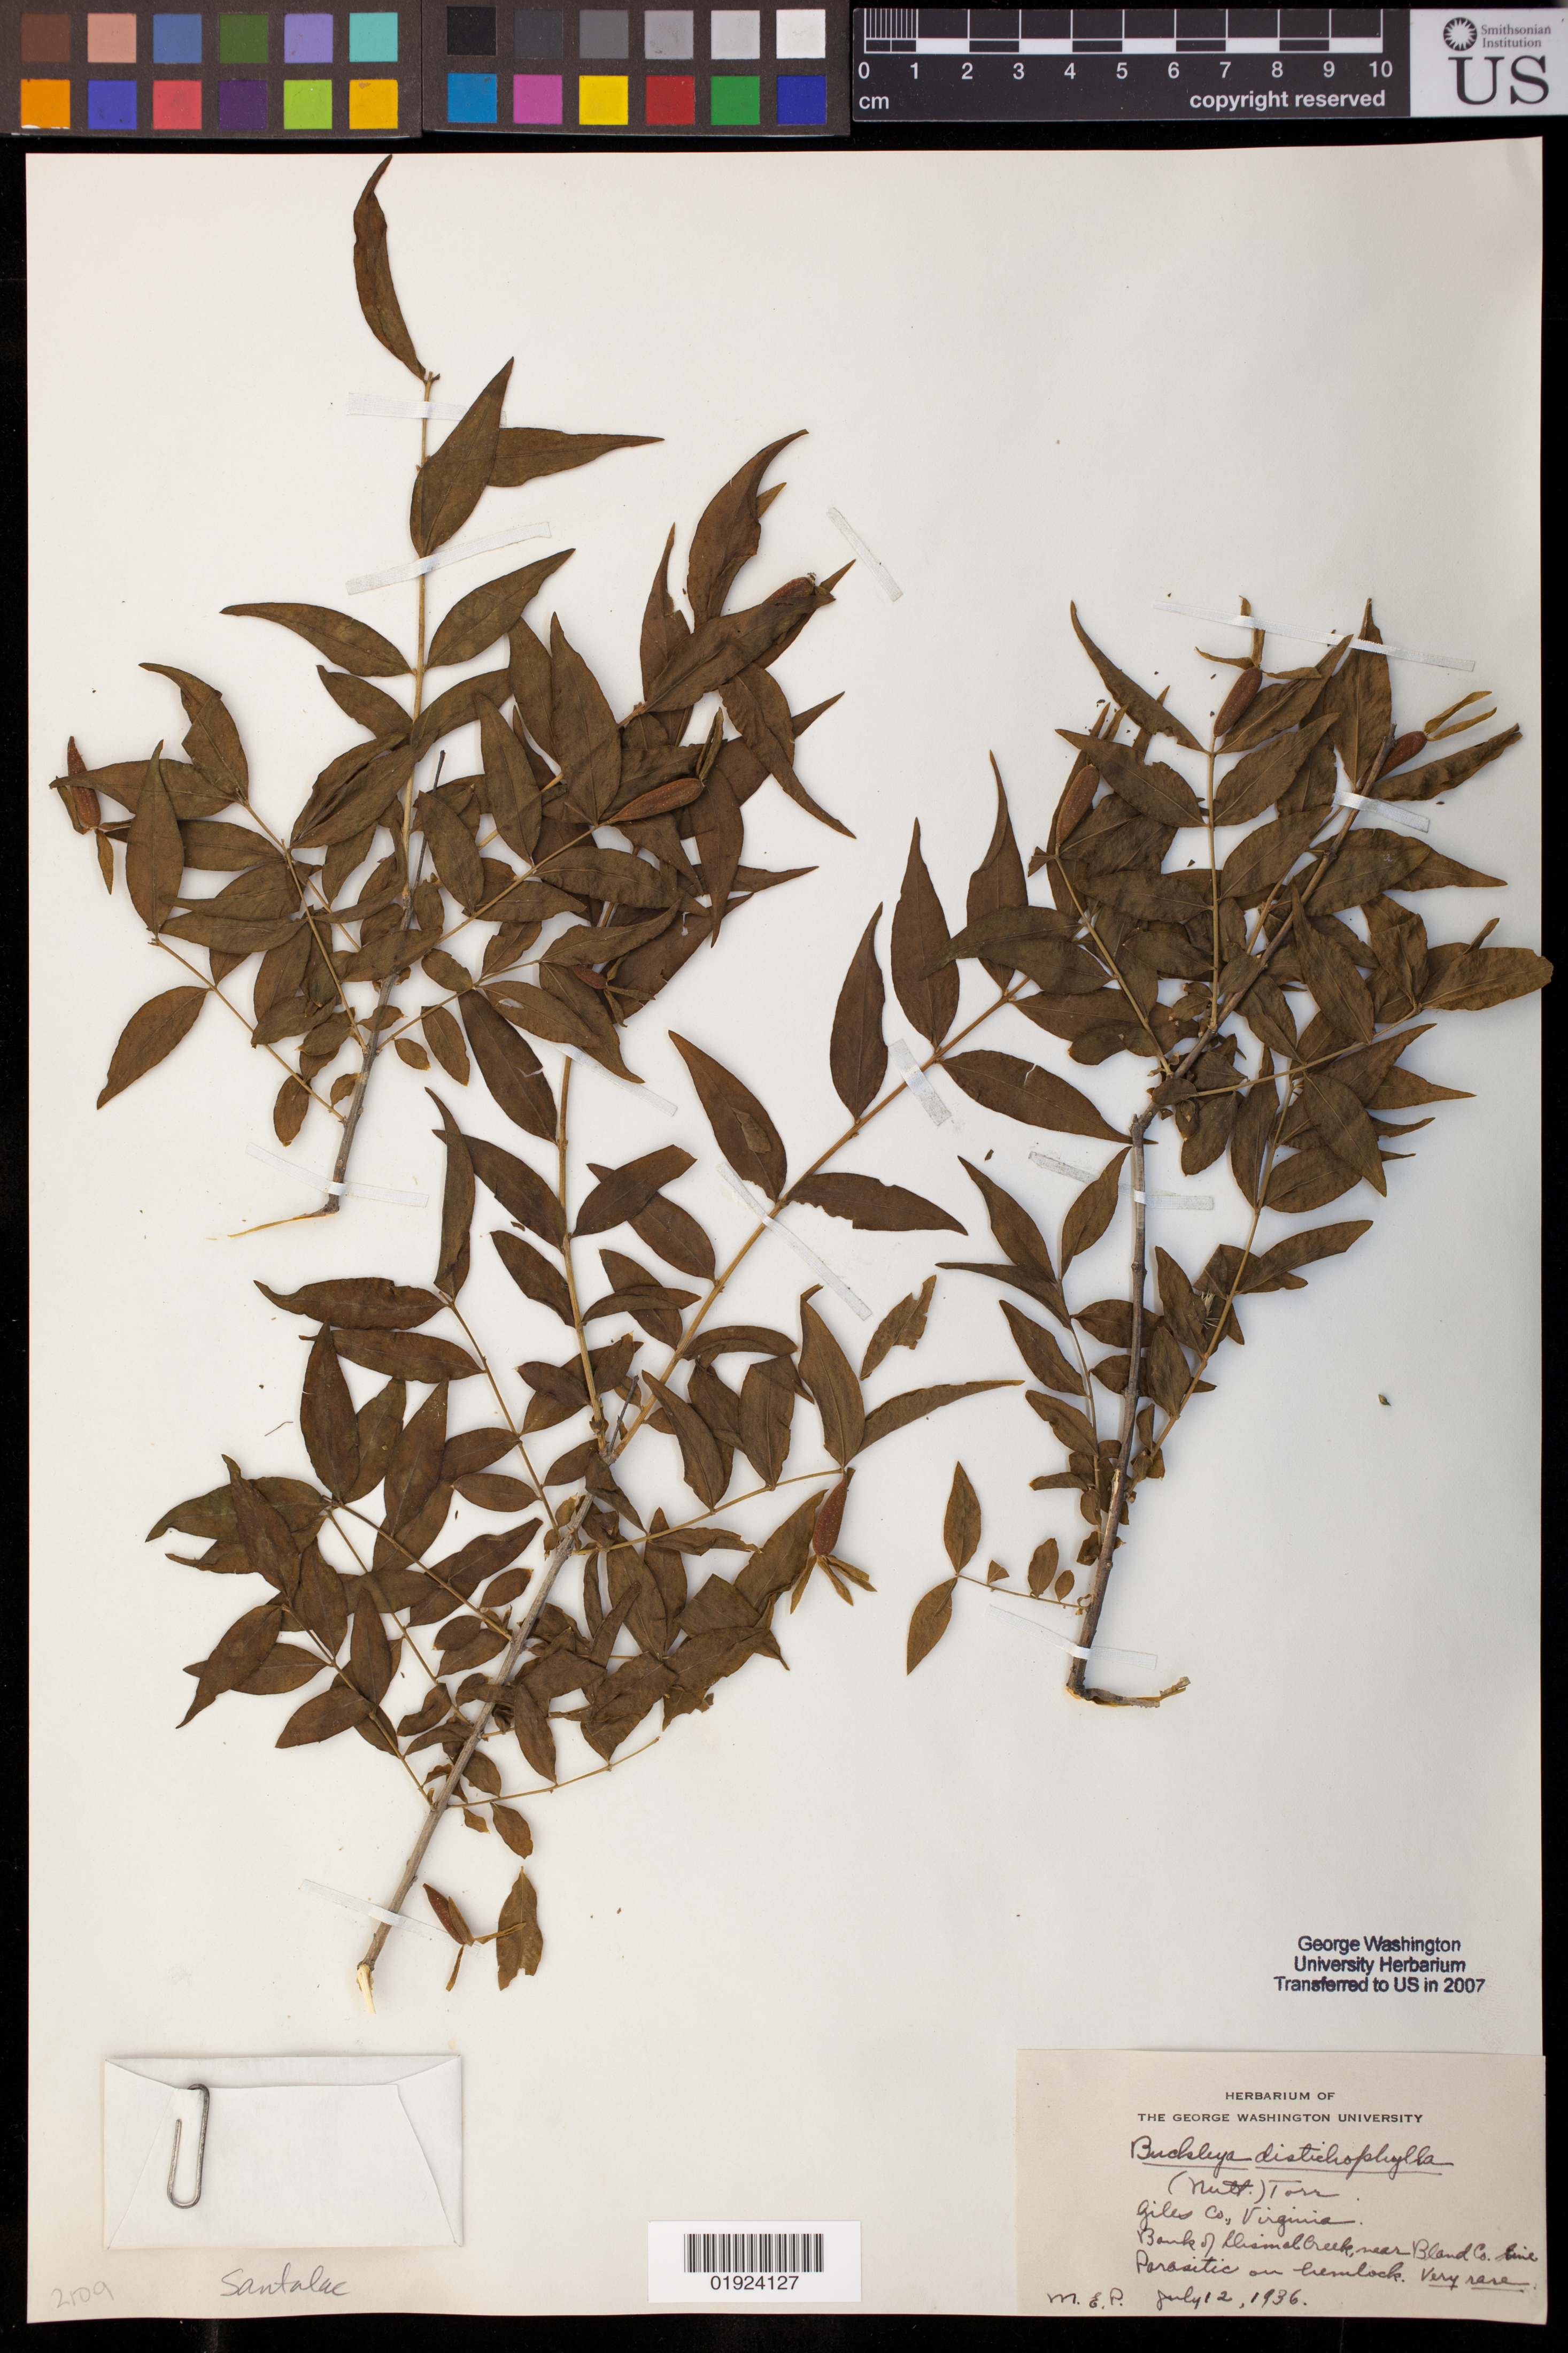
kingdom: Plantae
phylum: Tracheophyta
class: Magnoliopsida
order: Santalales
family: Thesiaceae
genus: Buckleya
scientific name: Buckleya distichophylla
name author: (Nutt.) Torr.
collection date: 1936-07-12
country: United States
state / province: Virginia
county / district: Giles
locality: Bank of Dismal Creek, near Bland County line.